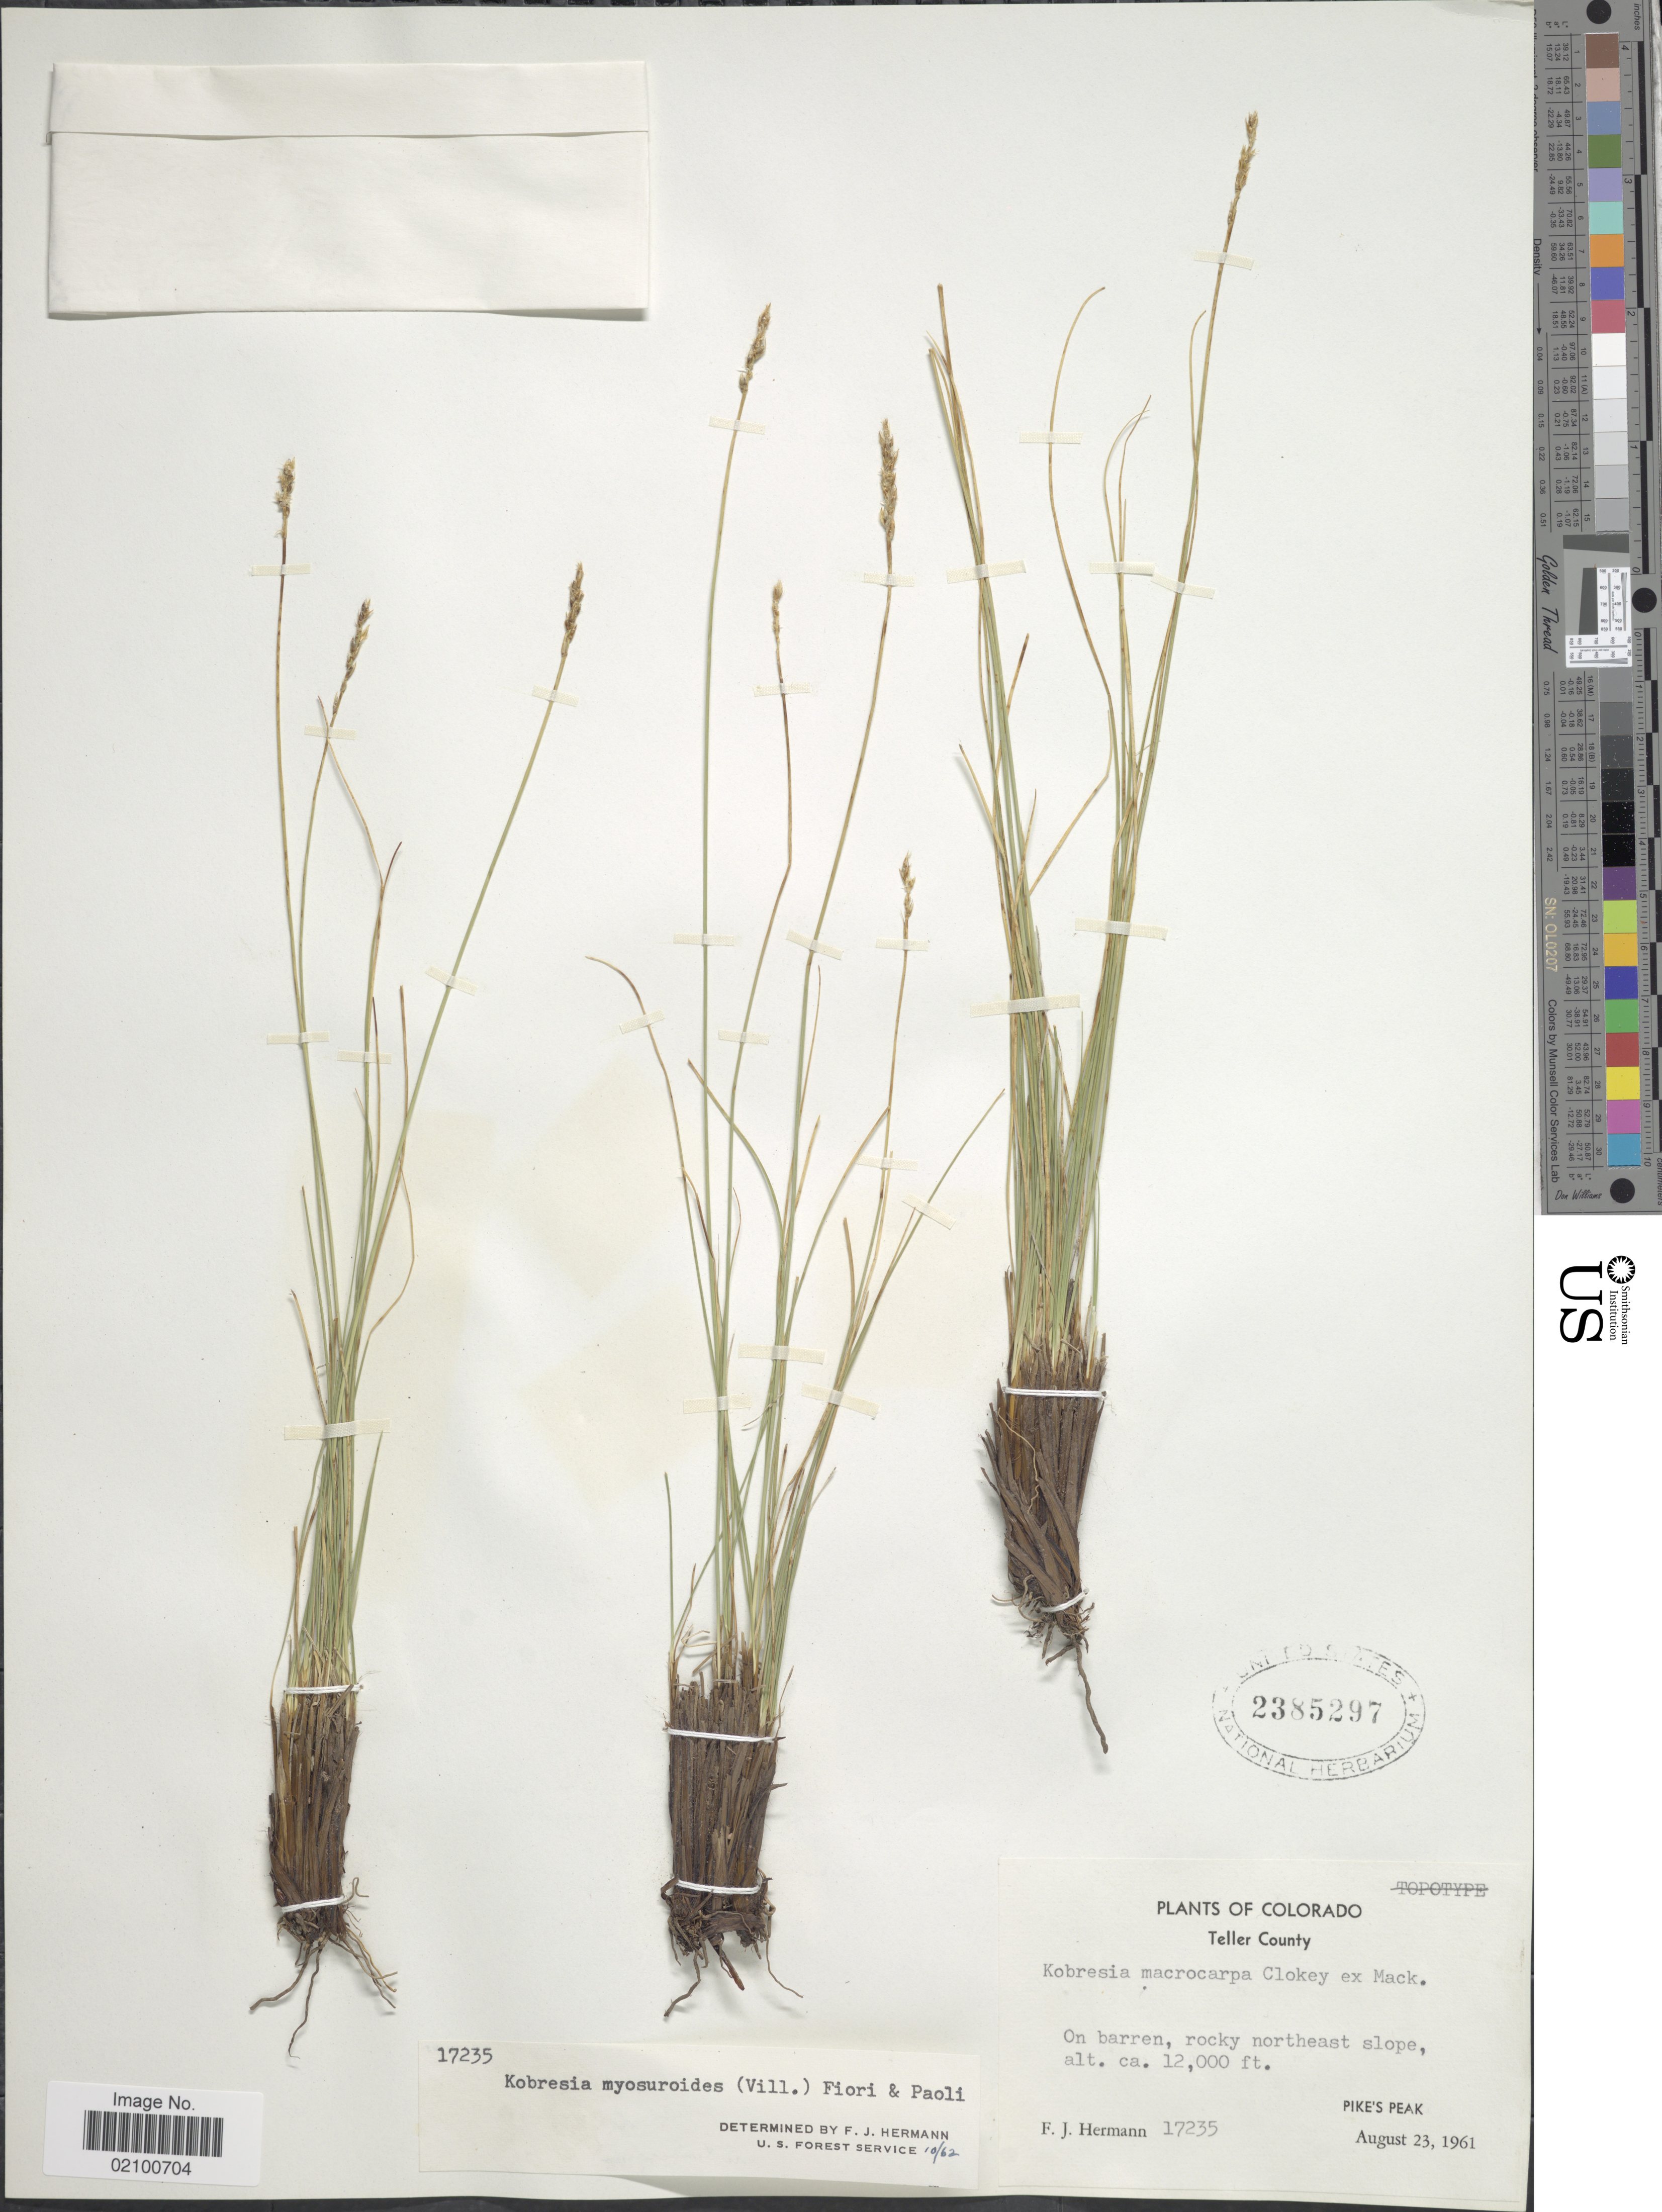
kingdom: Plantae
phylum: Tracheophyta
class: Liliopsida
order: Poales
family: Cyperaceae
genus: Carex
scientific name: Carex myosuroides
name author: Vill.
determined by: Strong, M. T., (US), Smithsonian Institution - National Museum of Natural History (UNITED STATES)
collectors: F. J. Hermann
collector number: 17235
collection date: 1961-08-23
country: United States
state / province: Colorado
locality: Teller County, Pike's Peak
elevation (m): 3658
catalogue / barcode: US 2385297